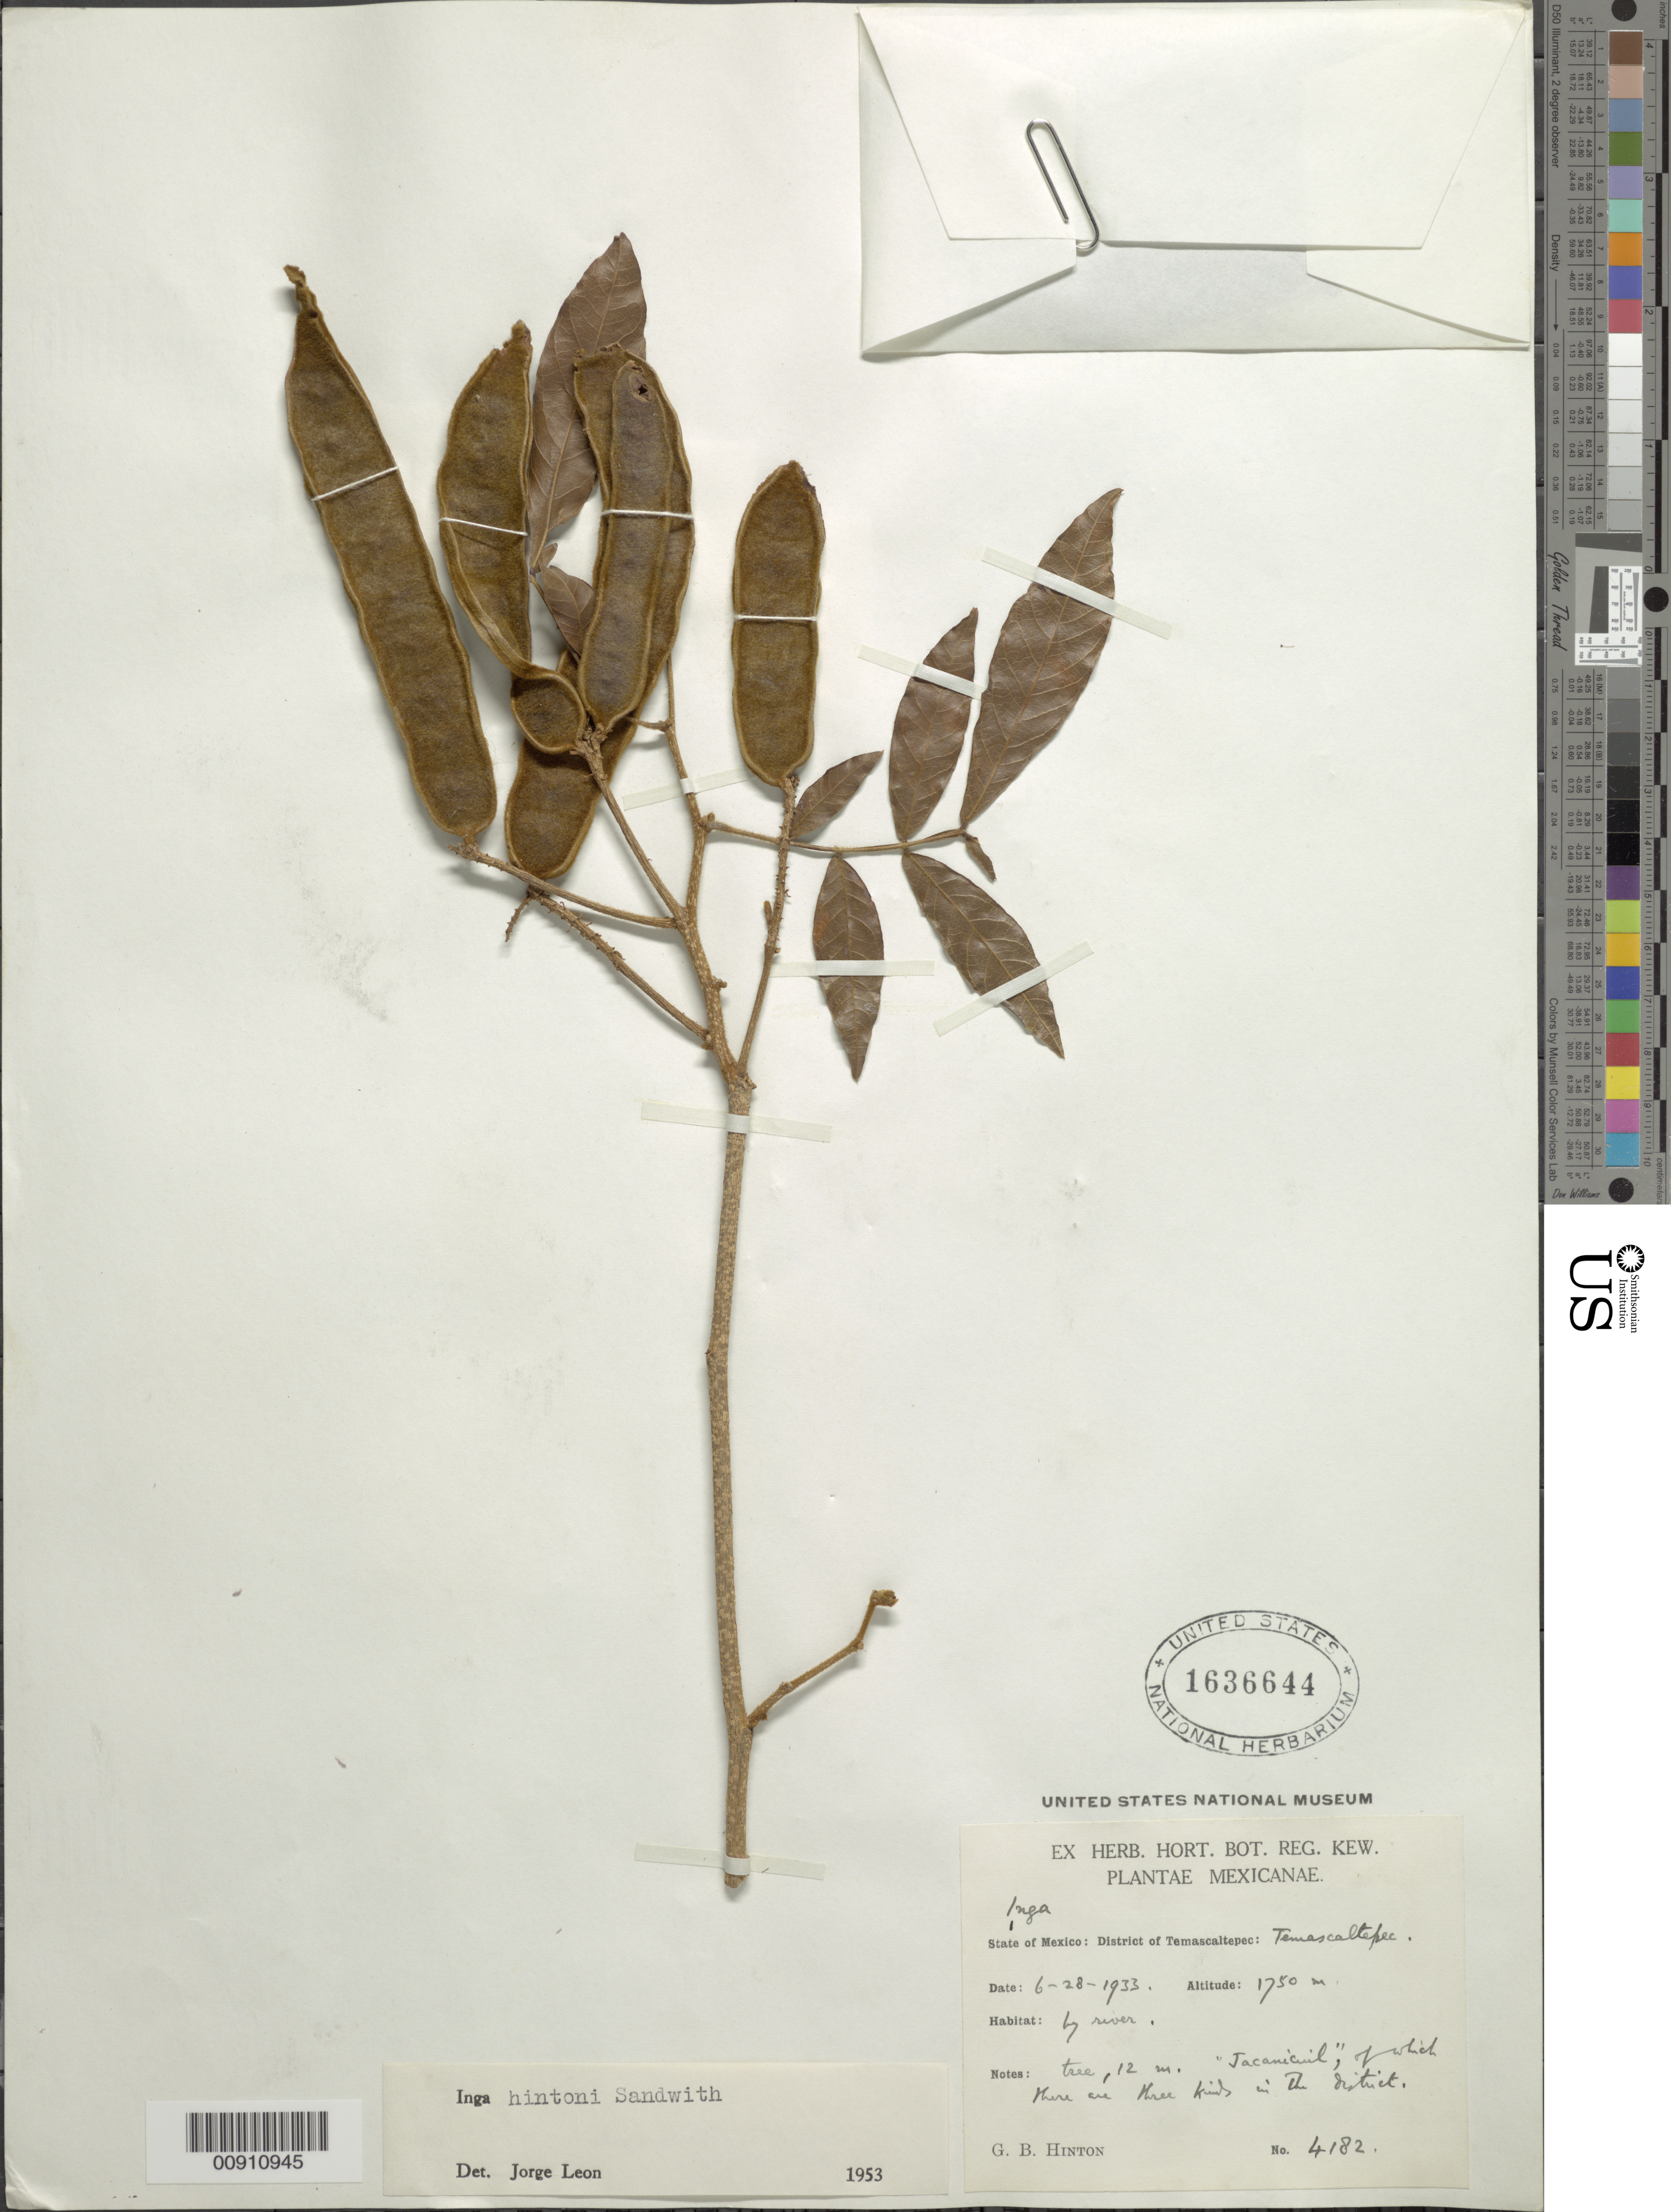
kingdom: Plantae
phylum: Tracheophyta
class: Magnoliopsida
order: Fabales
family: Fabaceae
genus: Inga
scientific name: Inga micheliana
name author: Harms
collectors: G. B. Hinton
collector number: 4182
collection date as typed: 28 Jun 1933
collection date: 1933-06-28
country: Mexico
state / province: México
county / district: Temascaltepec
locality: State of Mexico: District of Temascaltepec: Temascaltepec.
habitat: By river.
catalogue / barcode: US 1636644